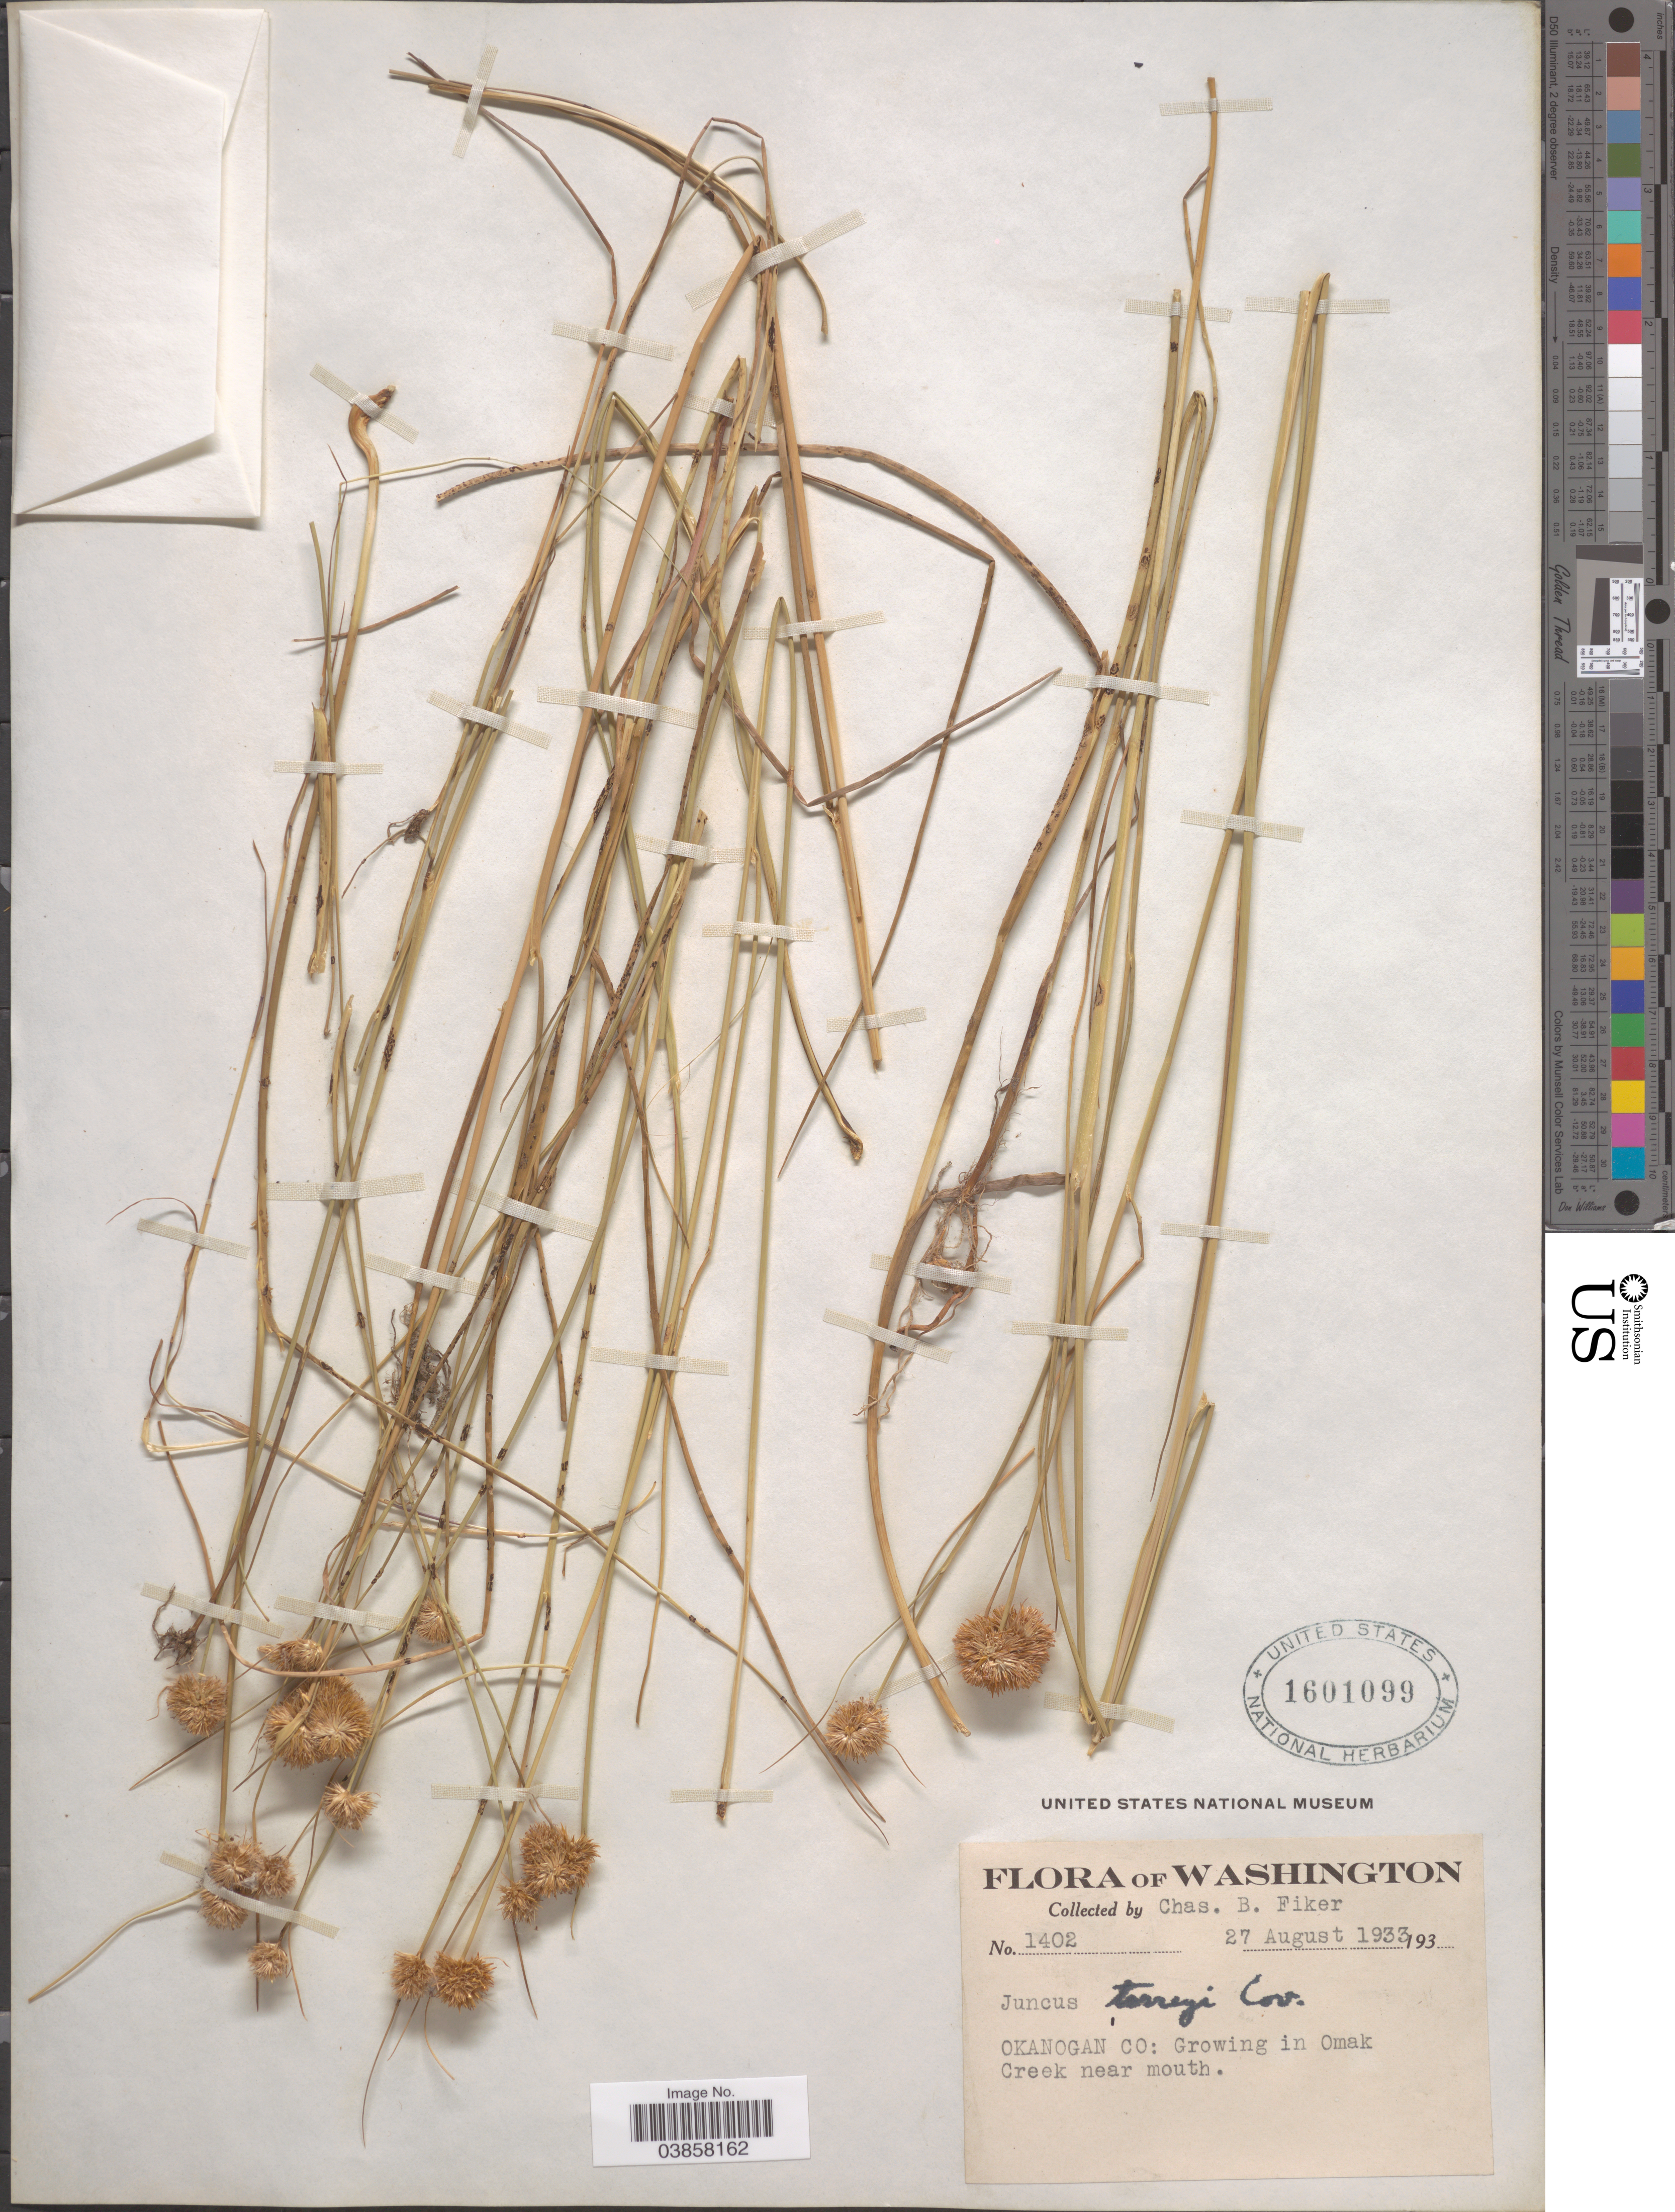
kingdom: Plantae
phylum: Tracheophyta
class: Liliopsida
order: Poales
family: Juncaceae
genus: Juncus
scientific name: Juncus torreyi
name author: Coville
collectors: C. Fiker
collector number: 1402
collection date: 1933-08-27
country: United States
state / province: Washington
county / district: Okanogan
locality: Okanogan Co: In Omak Creek near mouth.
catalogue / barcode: US 1601099